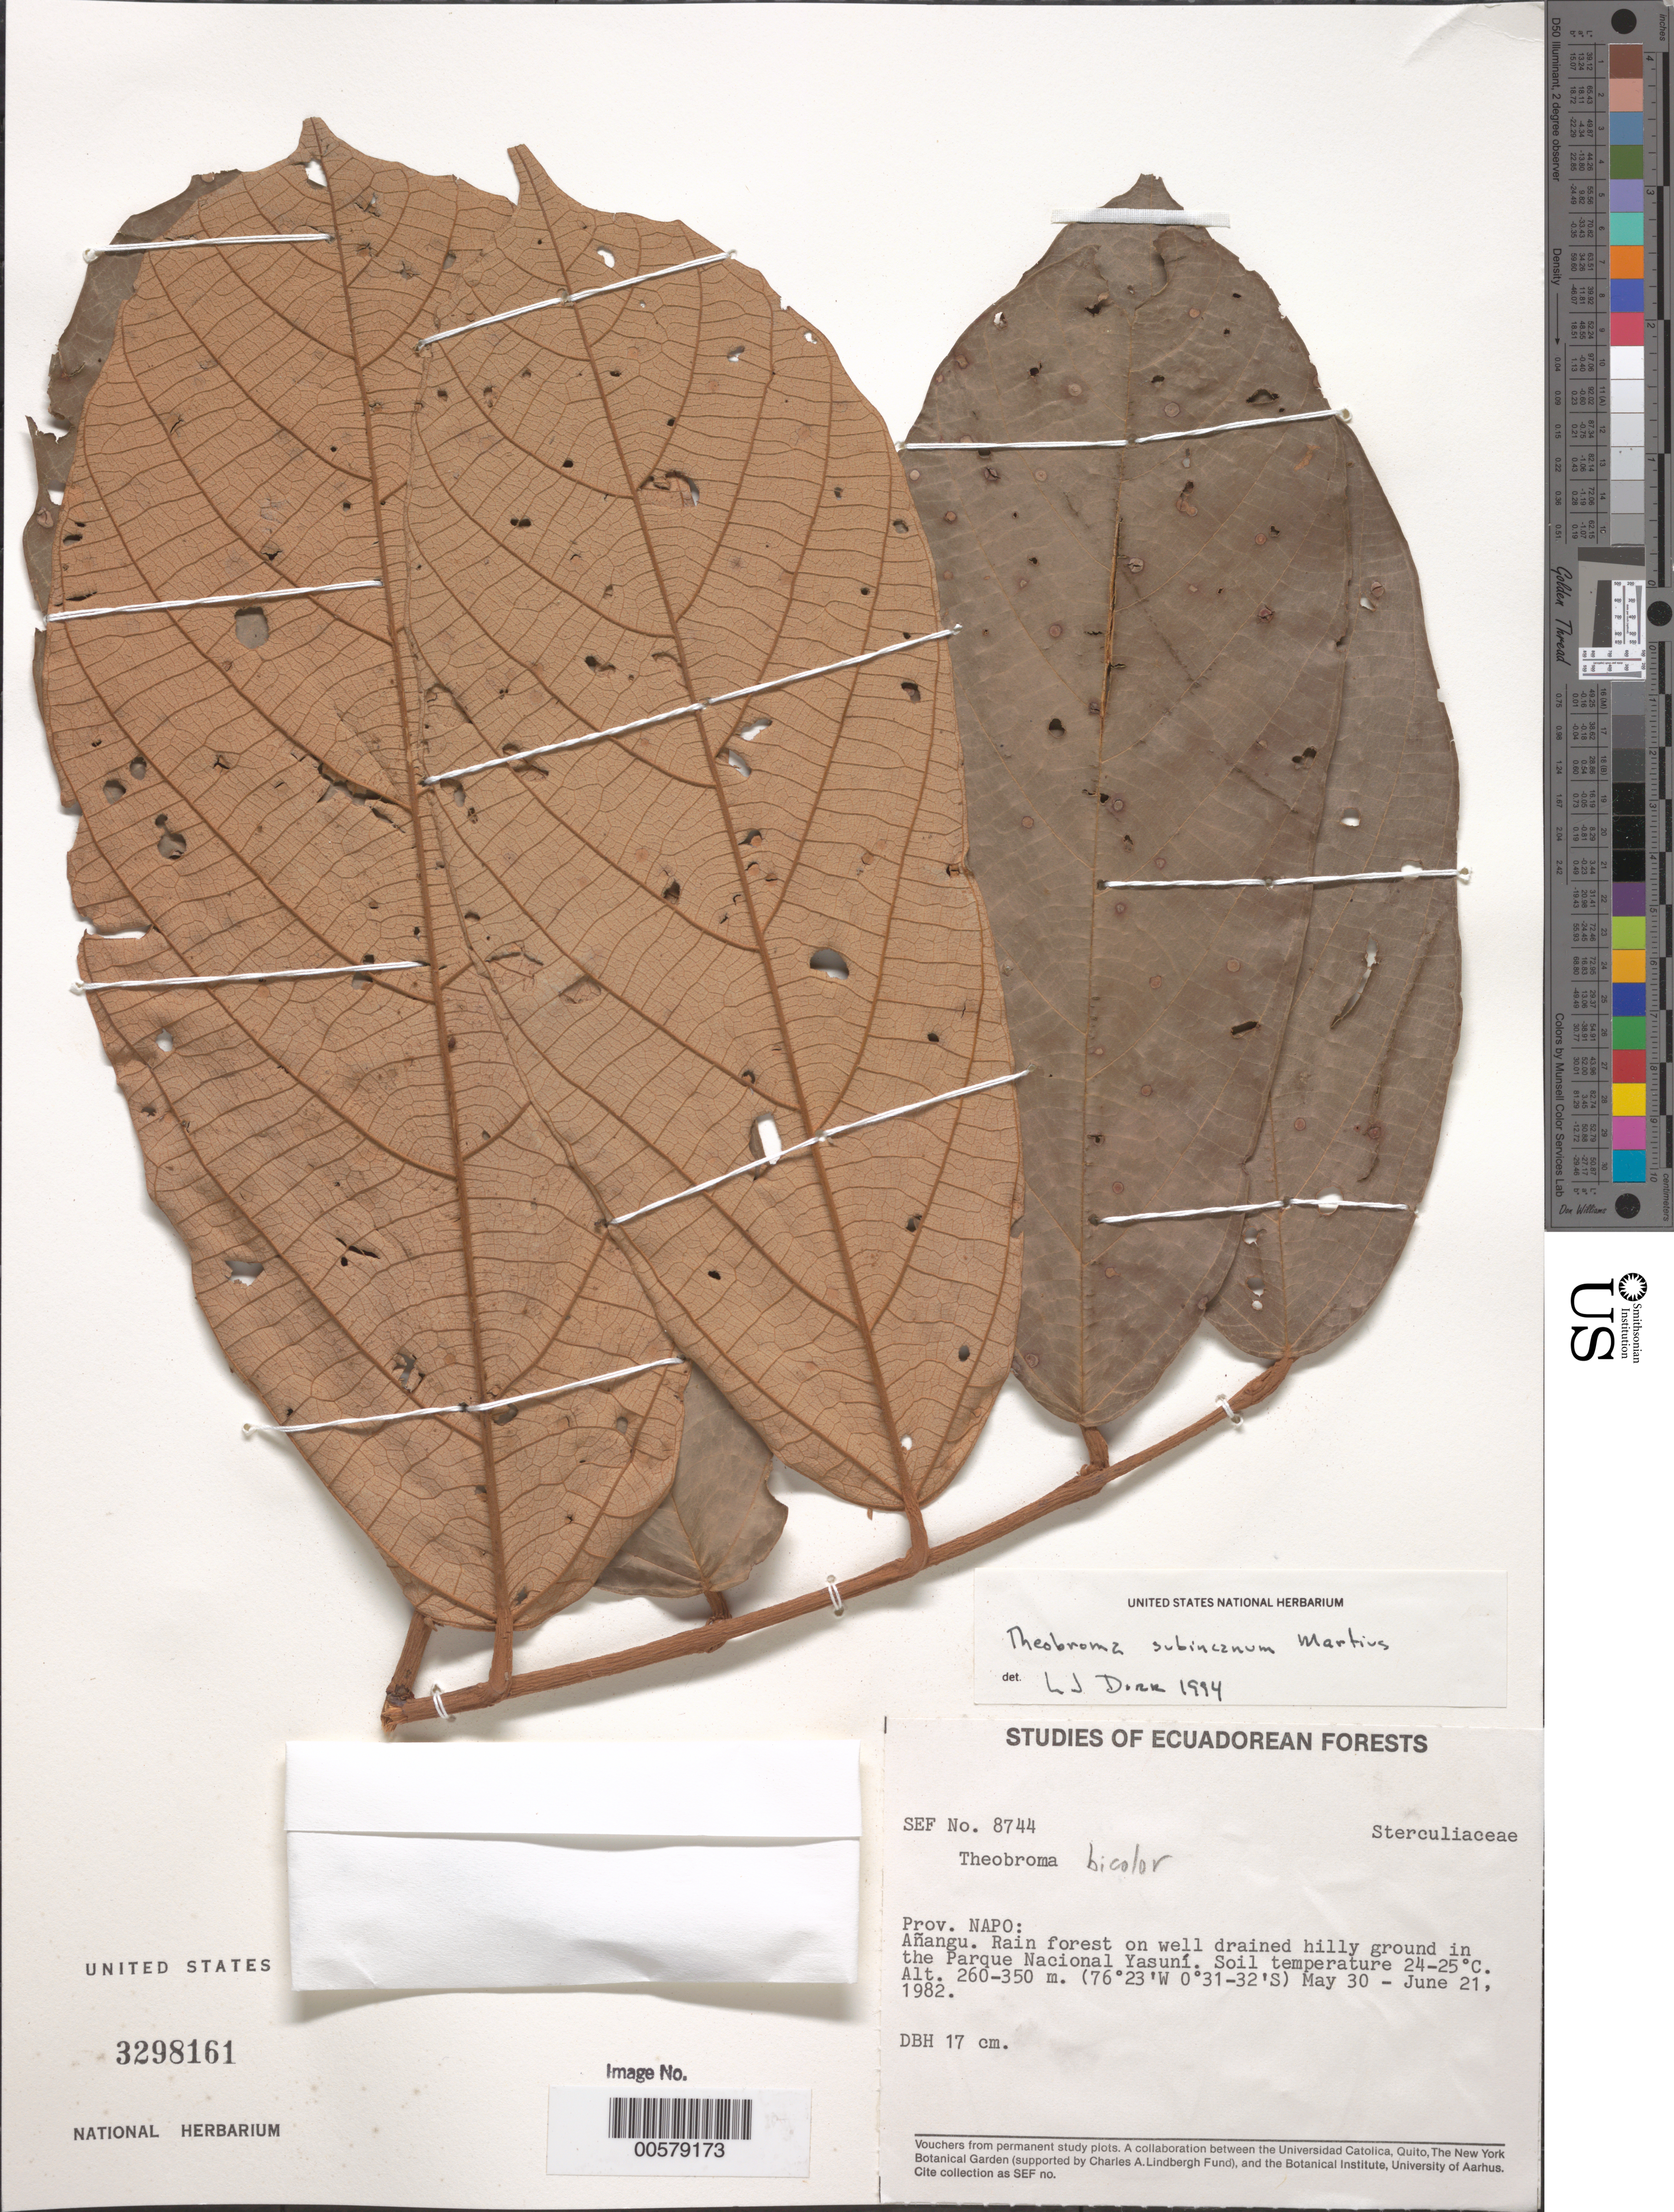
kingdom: Plantae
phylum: Tracheophyta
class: Magnoliopsida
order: Malvales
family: Malvaceae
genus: Theobroma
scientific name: Theobroma subincanum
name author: Mart.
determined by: Dorr, L. J., (BOT), Smithsonian Institution - National Museum of Natural History (UNITED STATES)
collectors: SEF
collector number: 8744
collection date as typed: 30 May 1982 to 21 Jun 1982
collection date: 1982-05-30/1982-06-21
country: Ecuador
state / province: Napo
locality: Añangu, rain forest on well developed ground in the Parque Nacional Yasuní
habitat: Soil temperature 24-25°C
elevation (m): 260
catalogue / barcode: US 3298161